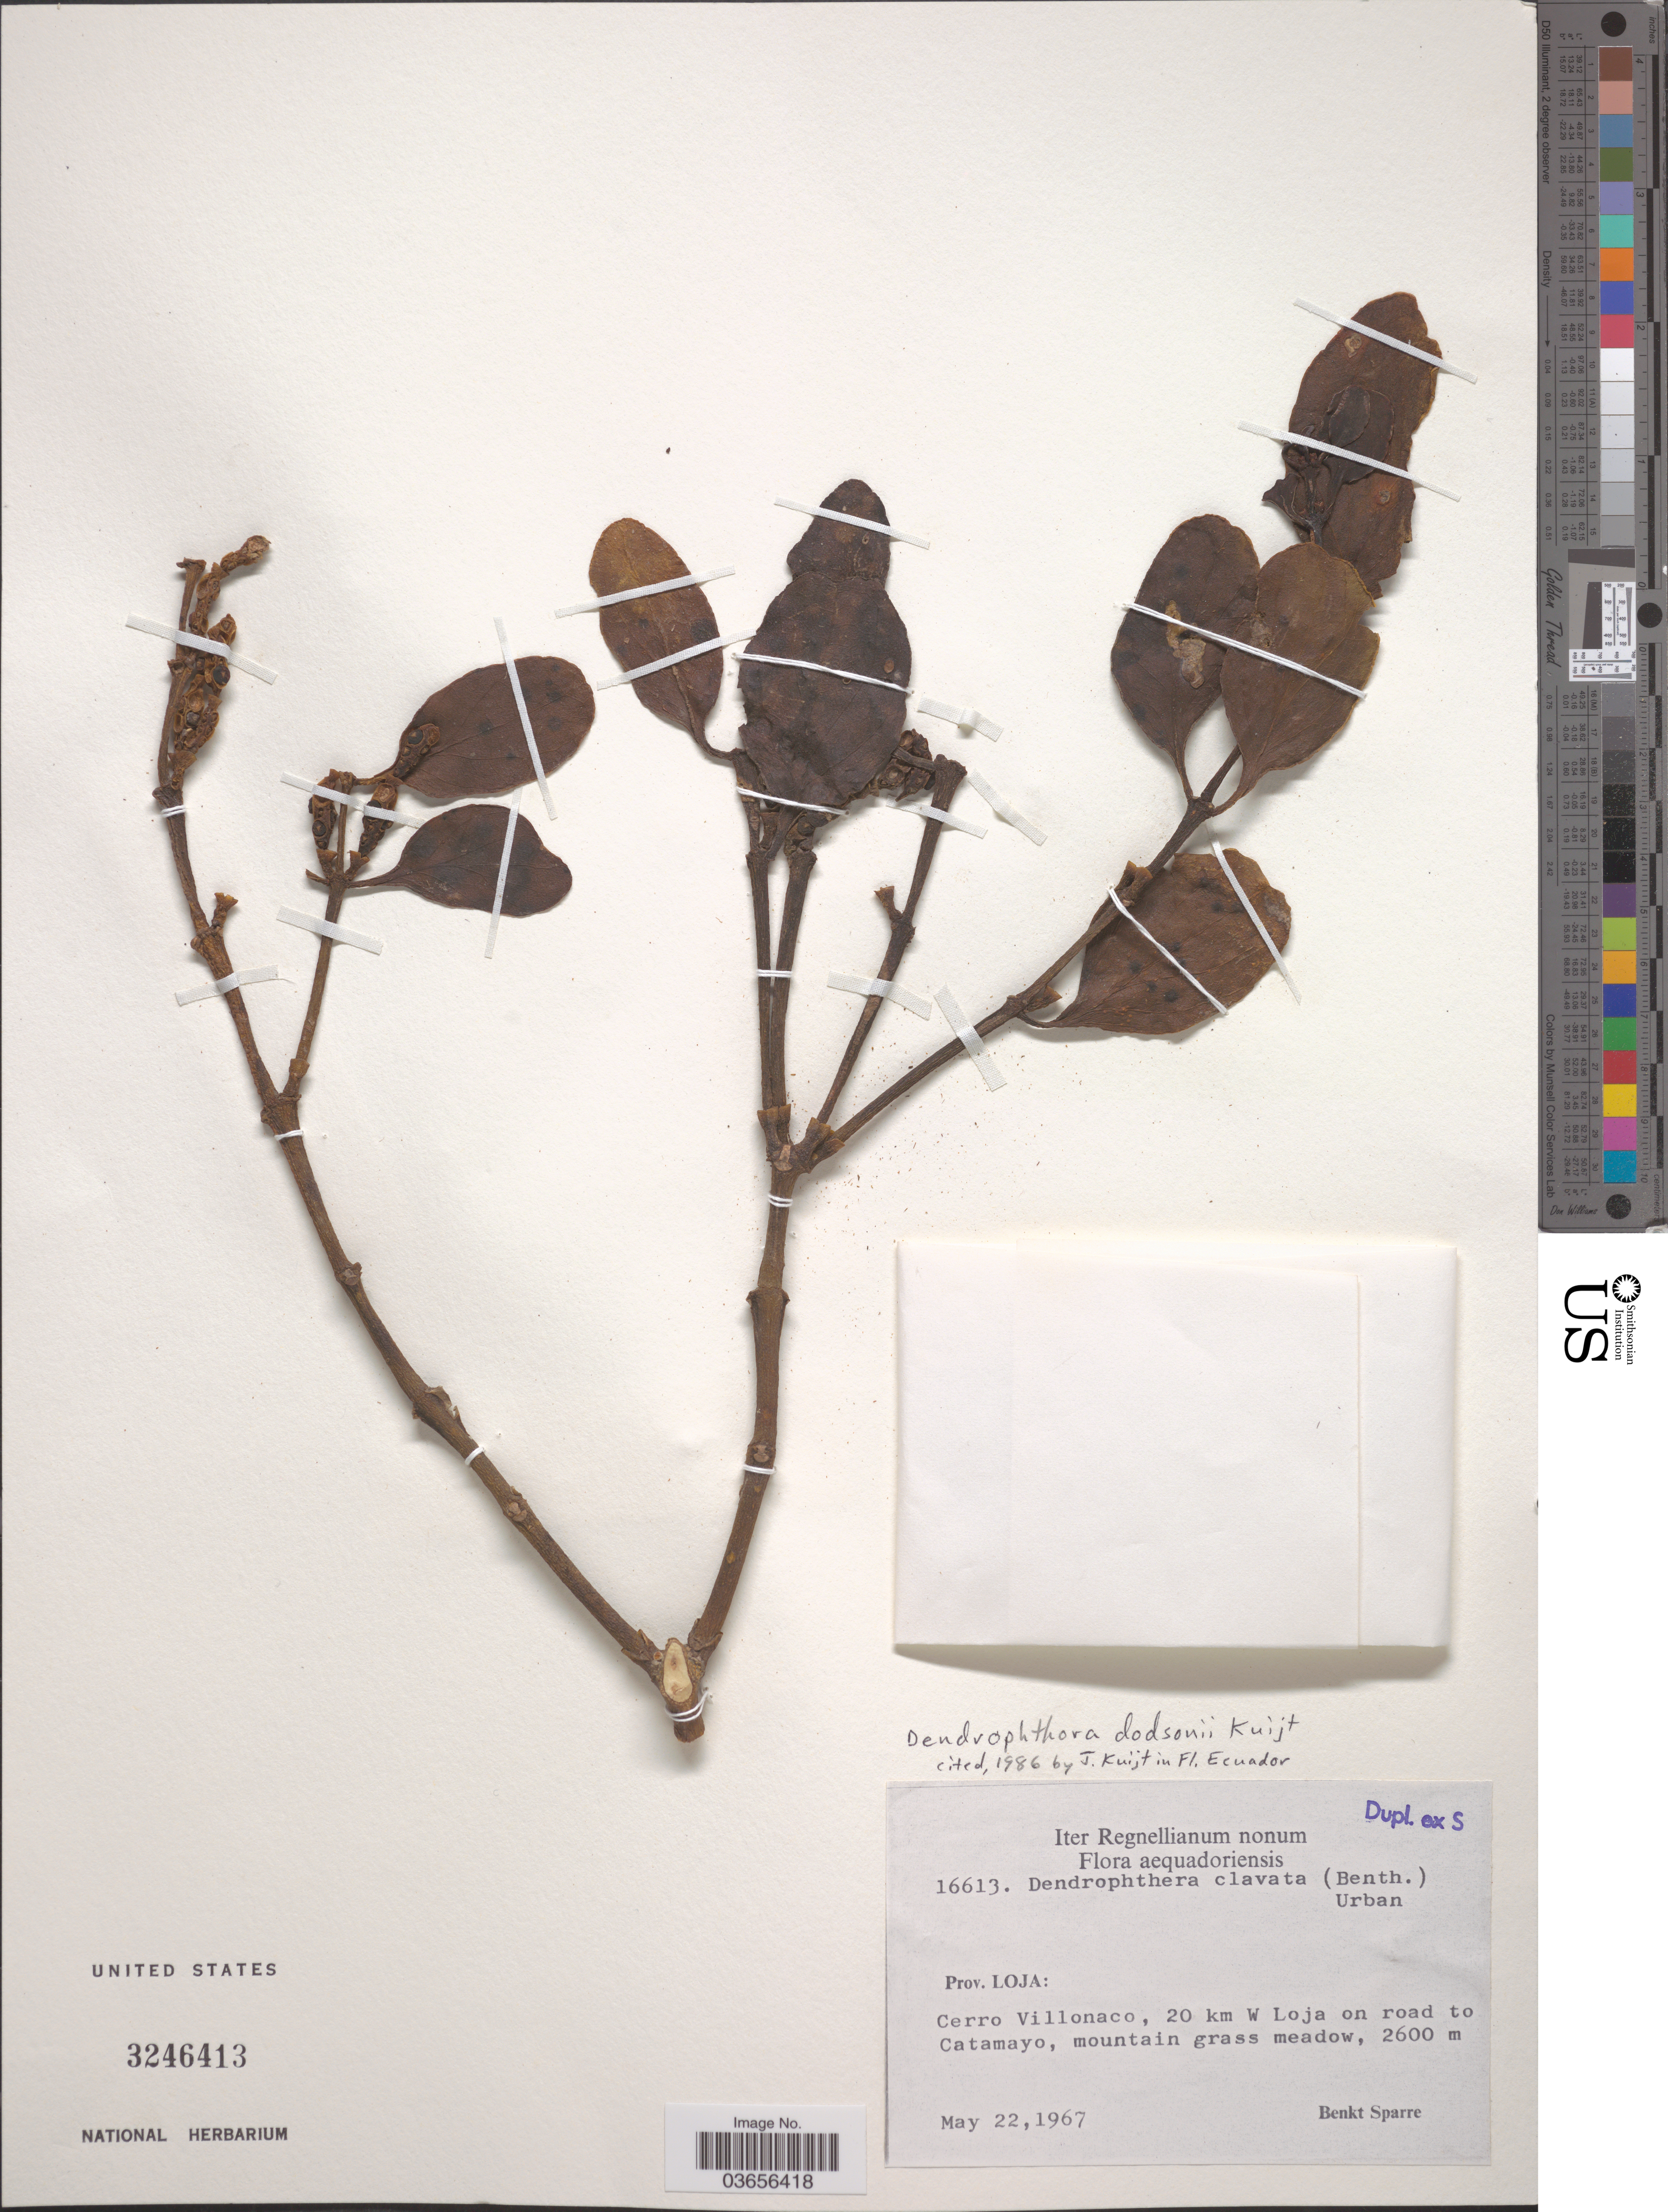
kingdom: Plantae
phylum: Tracheophyta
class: Magnoliopsida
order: Santalales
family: Viscaceae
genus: Dendrophthora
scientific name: Dendrophthora dodsonii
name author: Kuijt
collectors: B. Sparre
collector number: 16613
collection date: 1967-05-22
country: Ecuador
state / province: Loja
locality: Cerro Villonaco, 20 km W Loja on road to Catamayo.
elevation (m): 2600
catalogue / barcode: US 3246413